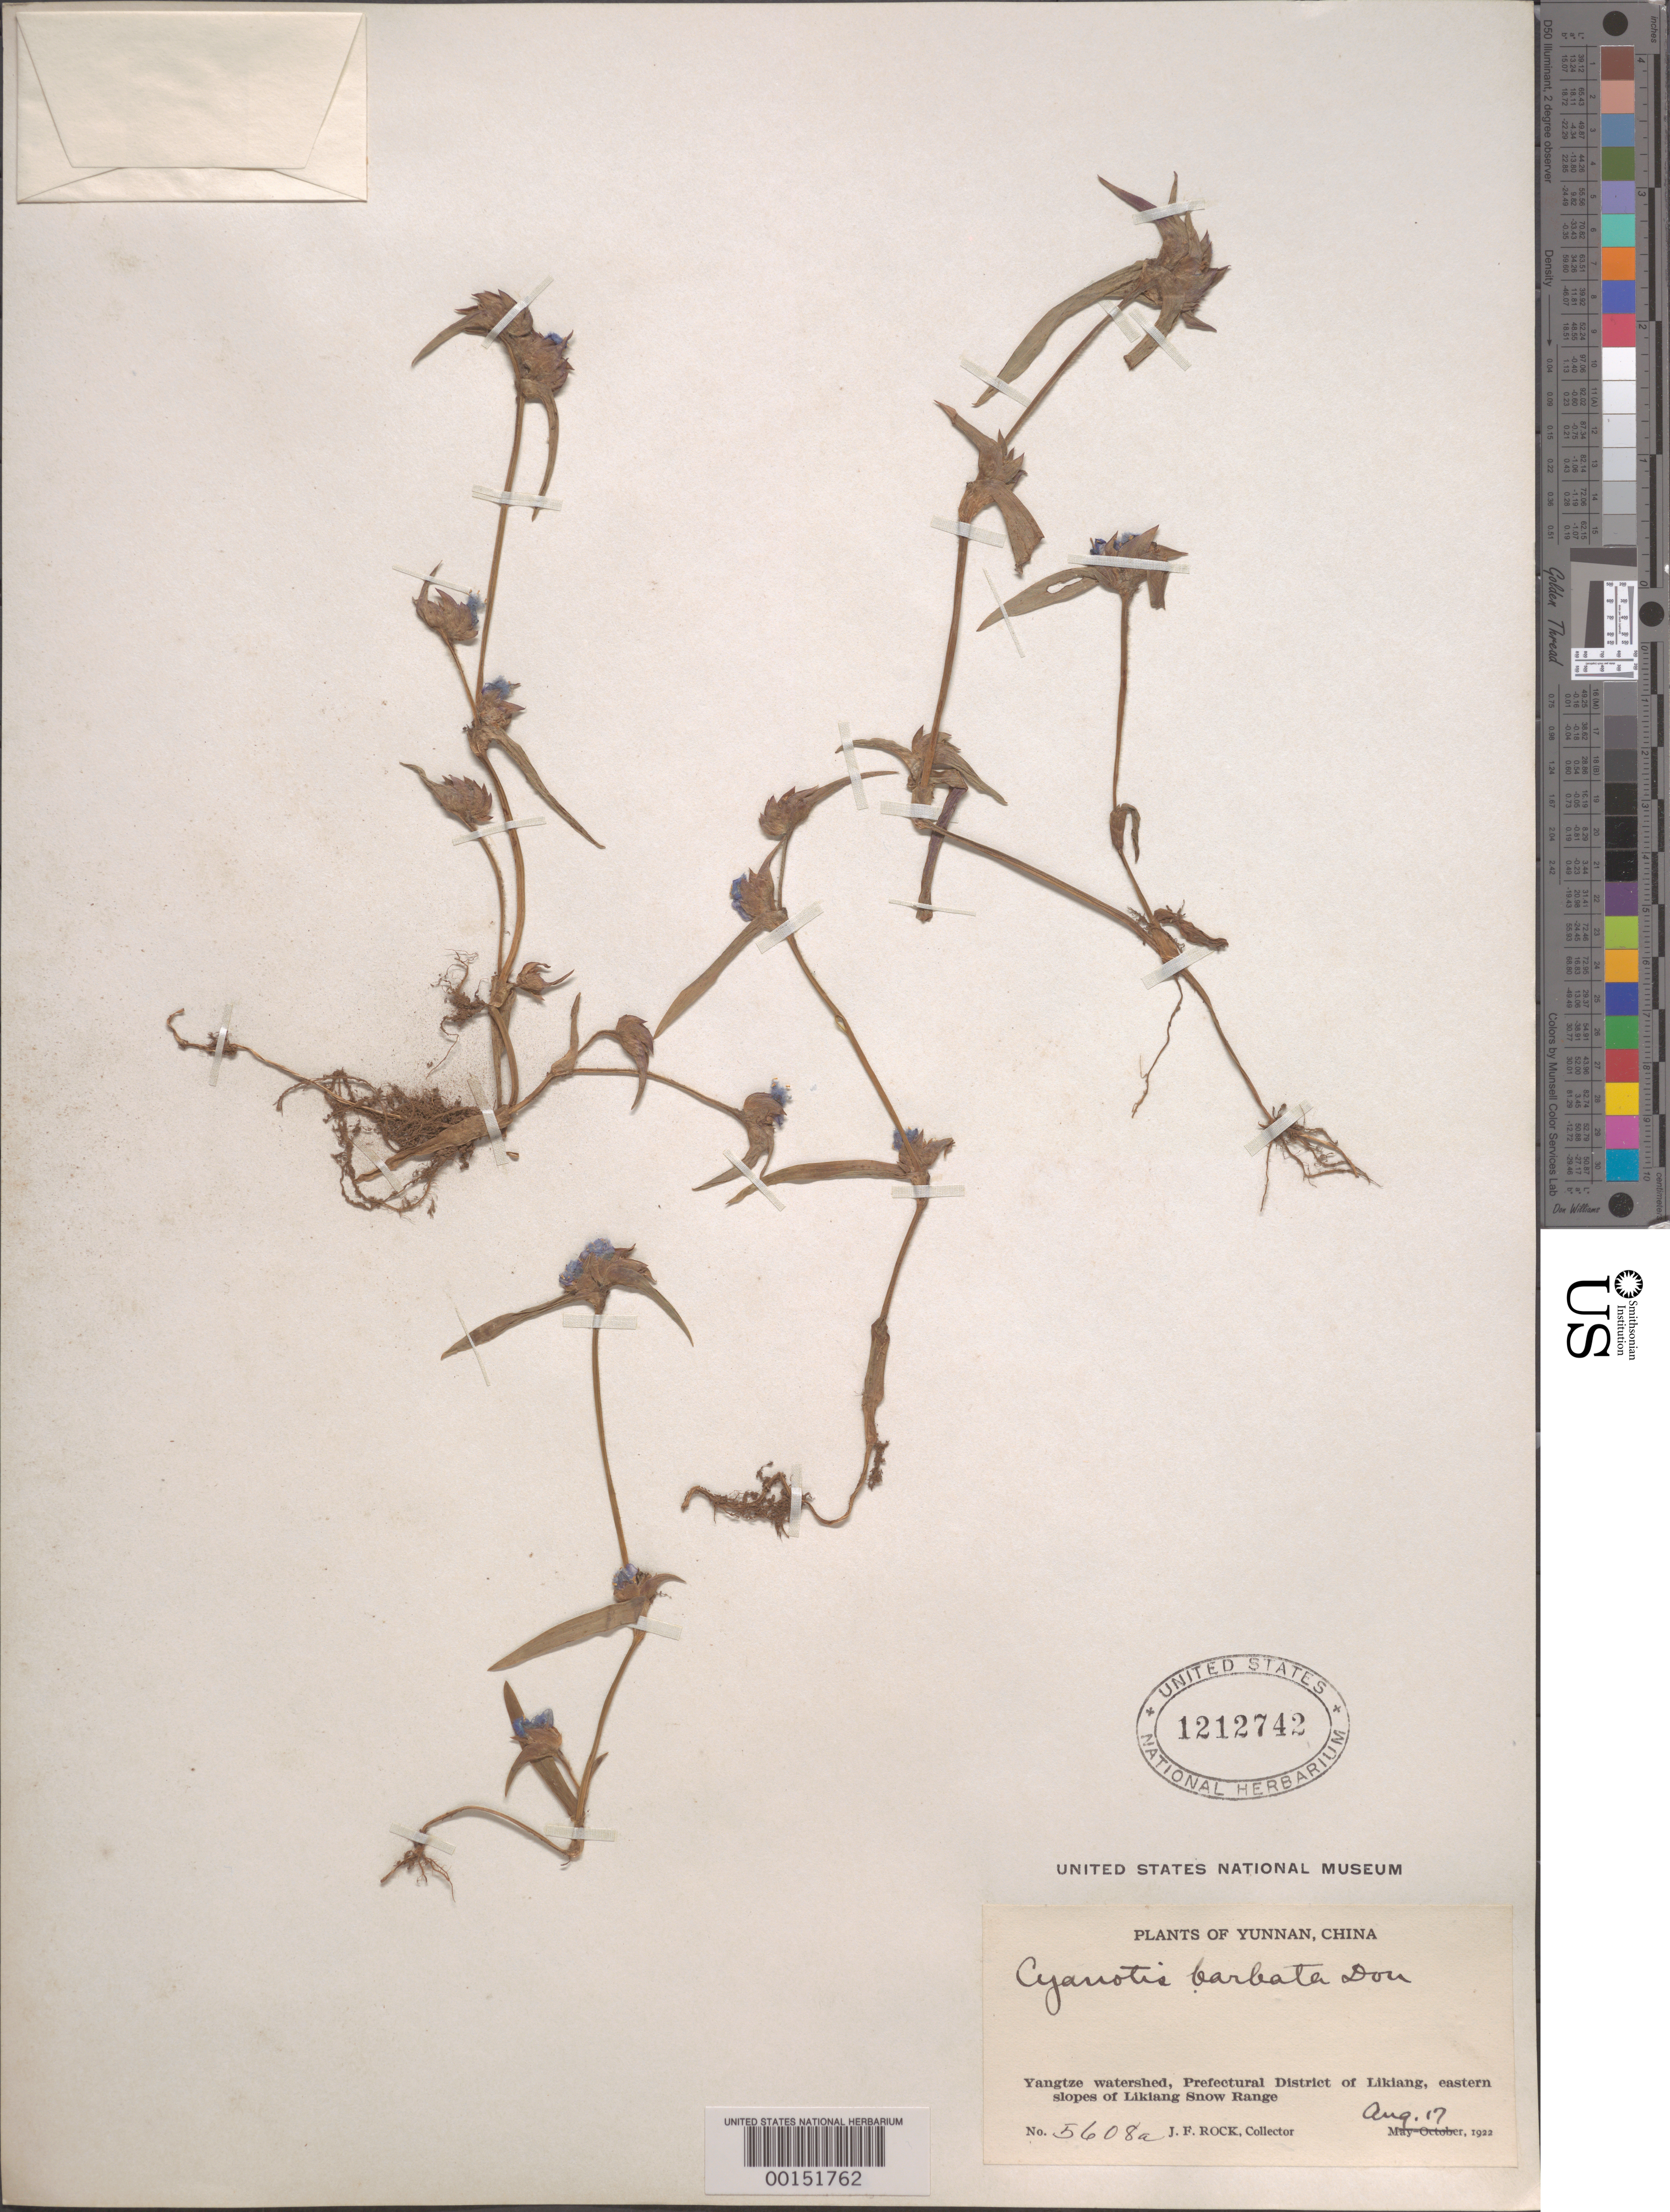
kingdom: Plantae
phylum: Tracheophyta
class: Liliopsida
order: Commelinales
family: Commelinaceae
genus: Cyanotis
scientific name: Cyanotis barbata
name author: D. Don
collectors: J. F. Rock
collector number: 5608a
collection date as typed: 17 Aug 1922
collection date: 1922-08-17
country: China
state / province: Yunnan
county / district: Lijiang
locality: Likiang snow range, Yangtze watershed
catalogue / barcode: US 1212742